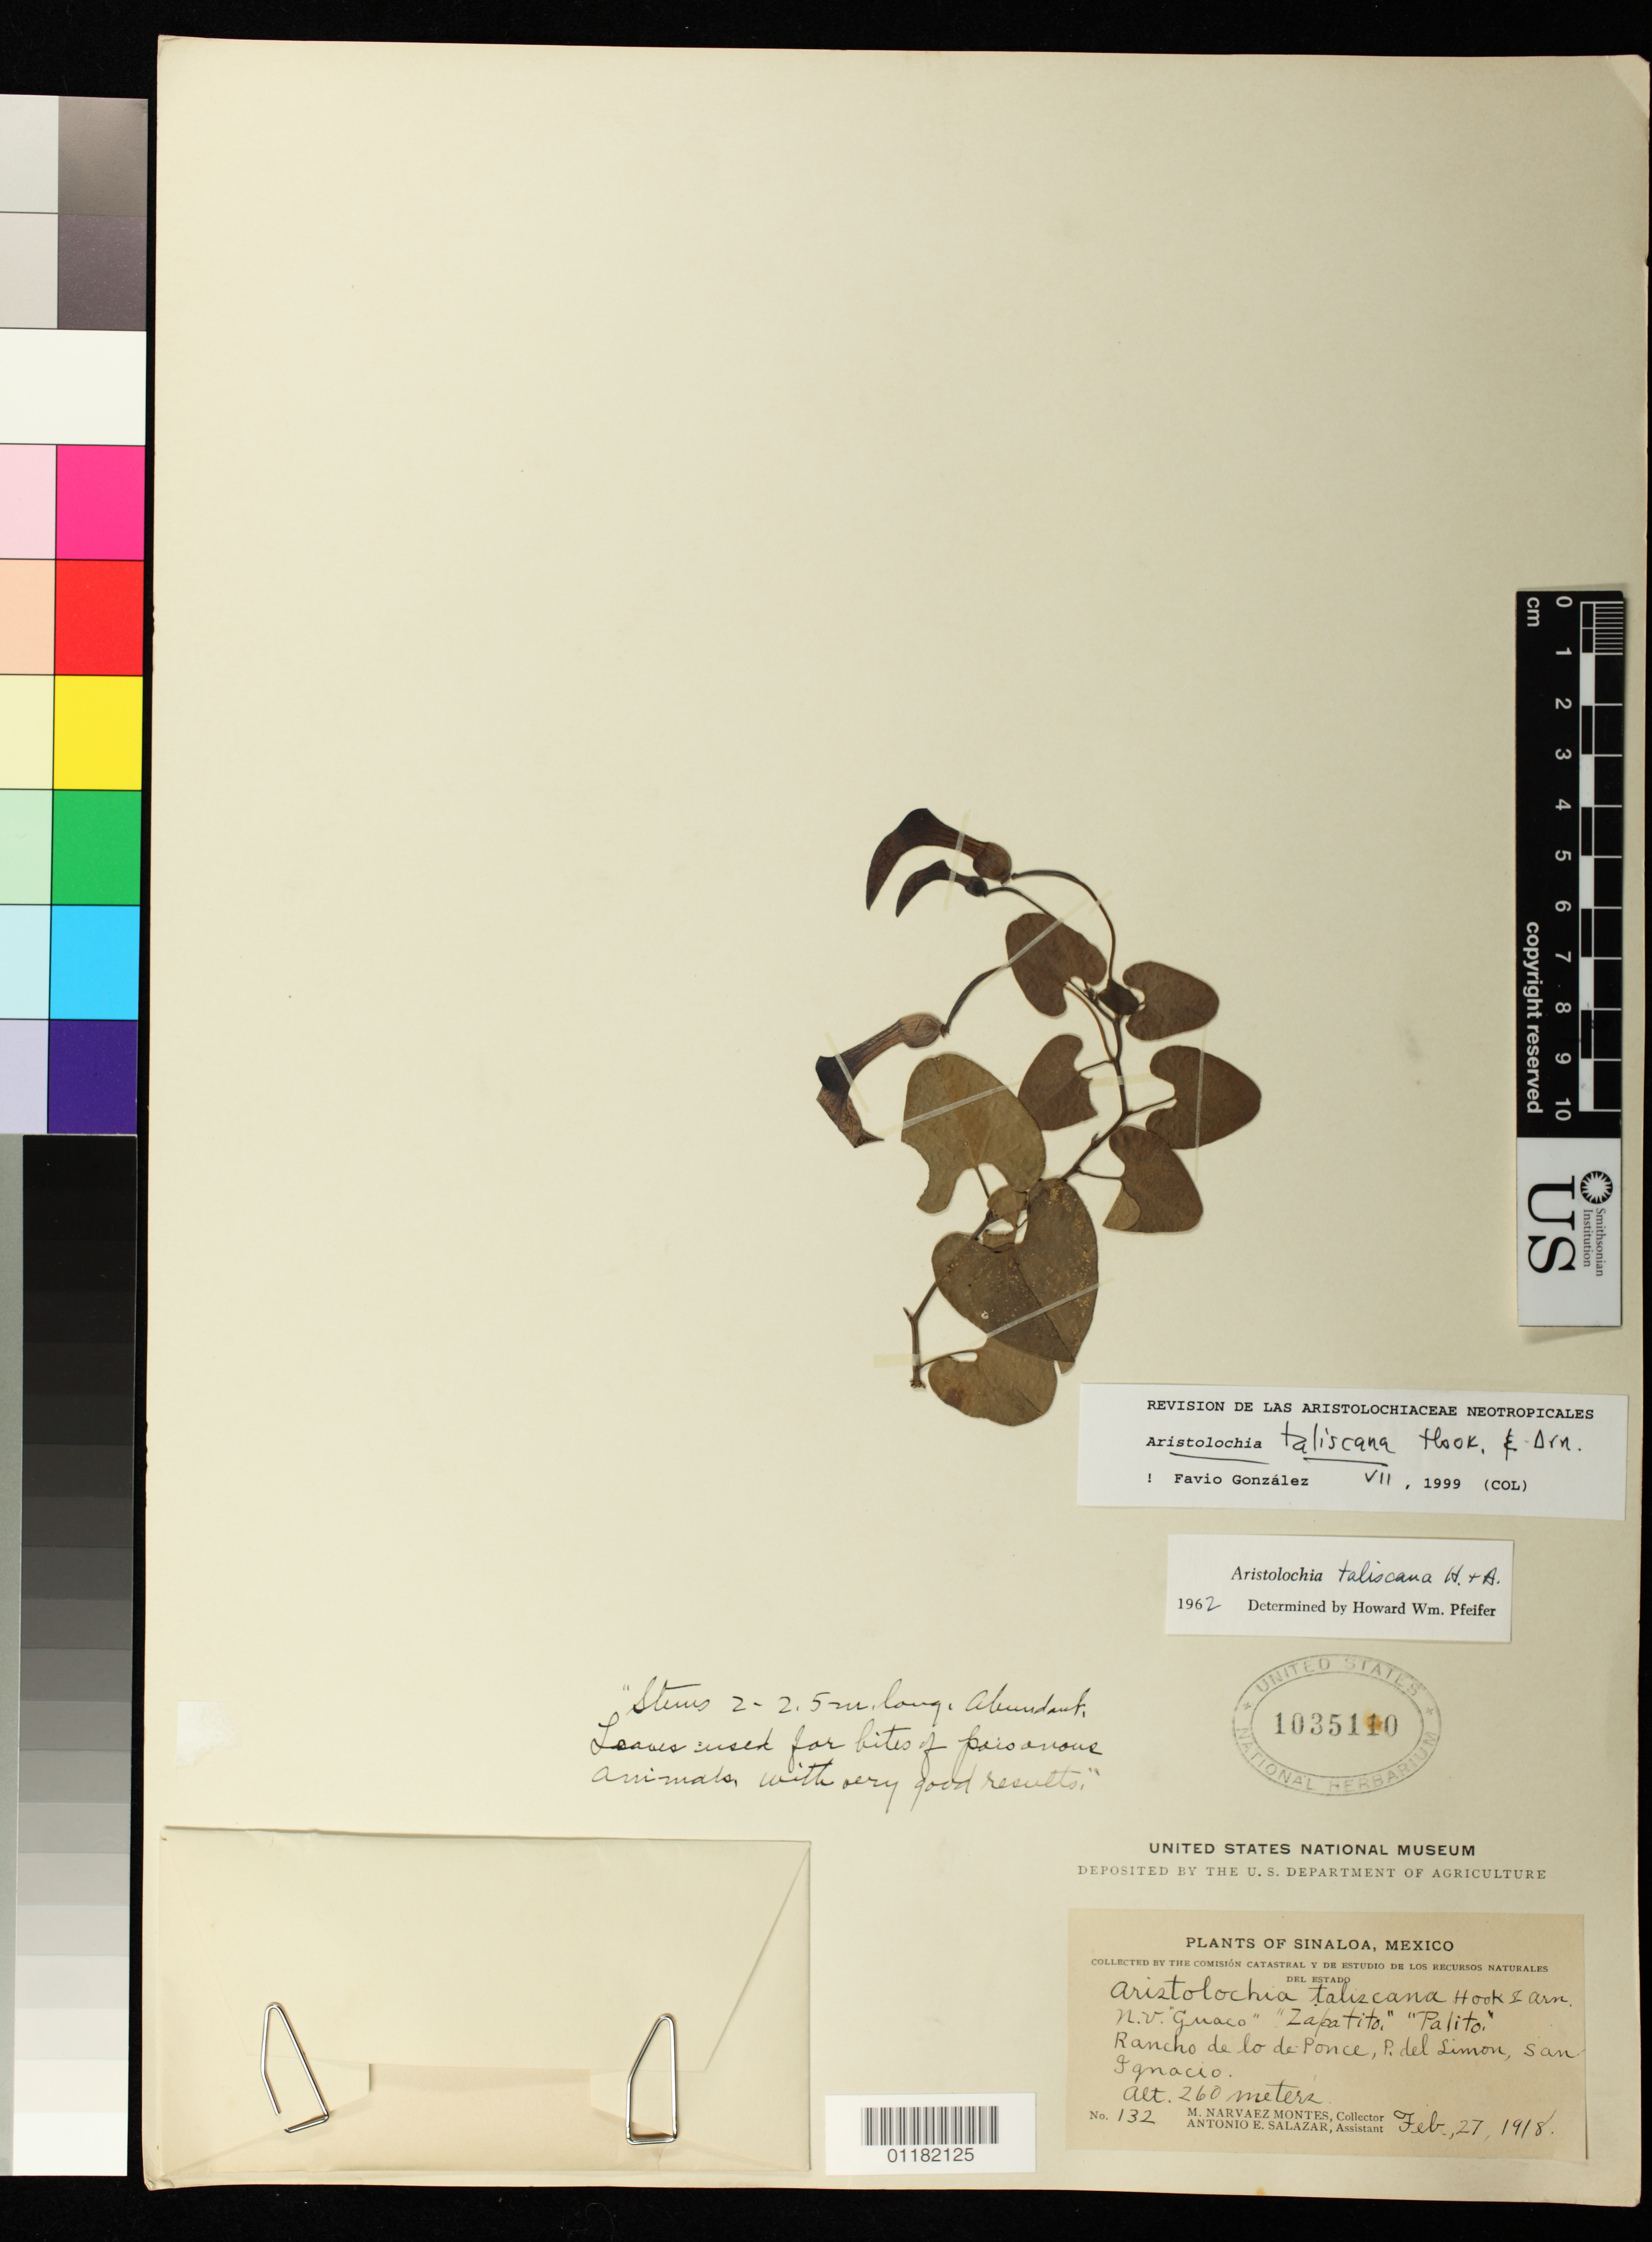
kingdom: Plantae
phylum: Tracheophyta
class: Magnoliopsida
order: Piperales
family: Aristolochiaceae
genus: Aristolochia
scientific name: Aristolochia taliscana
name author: Hook. & Arn.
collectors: M. Navarez Montes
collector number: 132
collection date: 1918-02-27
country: Mexico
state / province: Sinaloa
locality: Rancho de lo de Ponce, P. del Simon, San Ignacio.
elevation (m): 260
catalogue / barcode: US 1035110